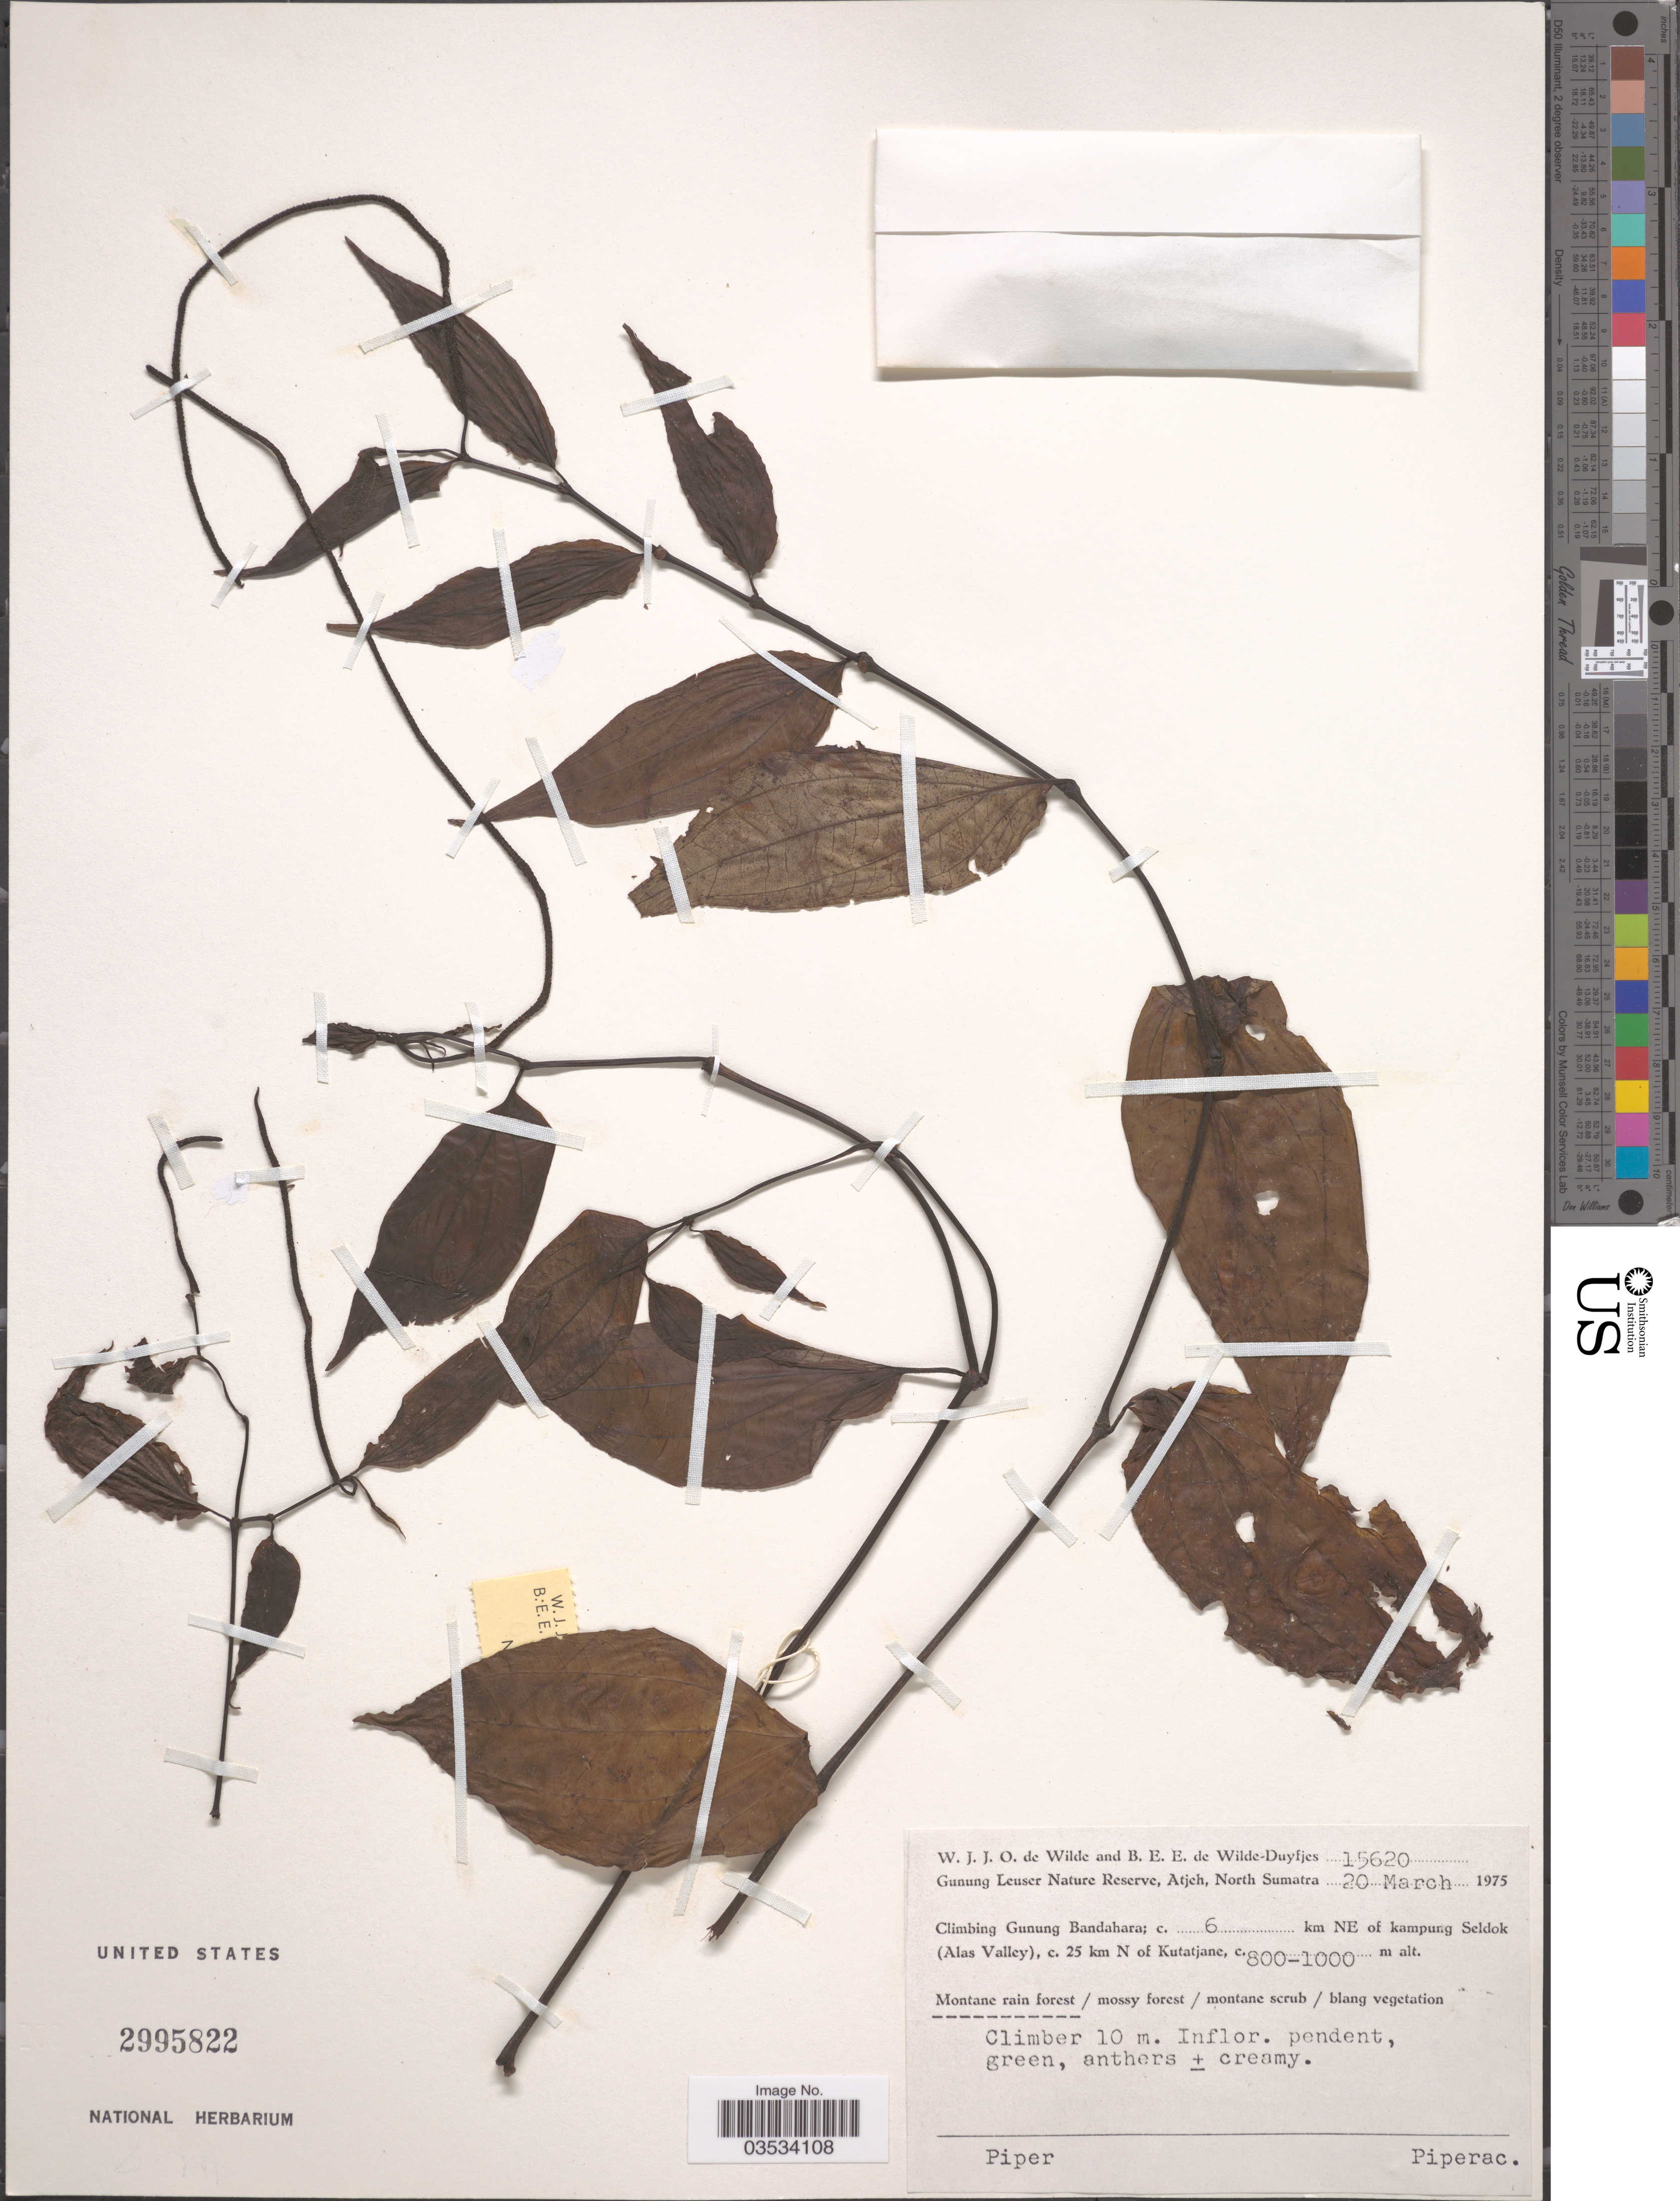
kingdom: Plantae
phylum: Tracheophyta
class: Magnoliopsida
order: Piperales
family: Piperaceae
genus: Piper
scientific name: Piper sp.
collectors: W. J. de Wilde & B. E. de Wilde-Duyfjes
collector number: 15620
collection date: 1975-03-20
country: Indonesia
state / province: Sumatra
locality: Gunung Leuser Nature Reserve, Atjeh, North Sumatra. Climbing Gunung Bandahara; c. 6 km NE of kampung Seldok (Alas Valley), c. 25 km N of Kutatjane.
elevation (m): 800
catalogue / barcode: US 2995822